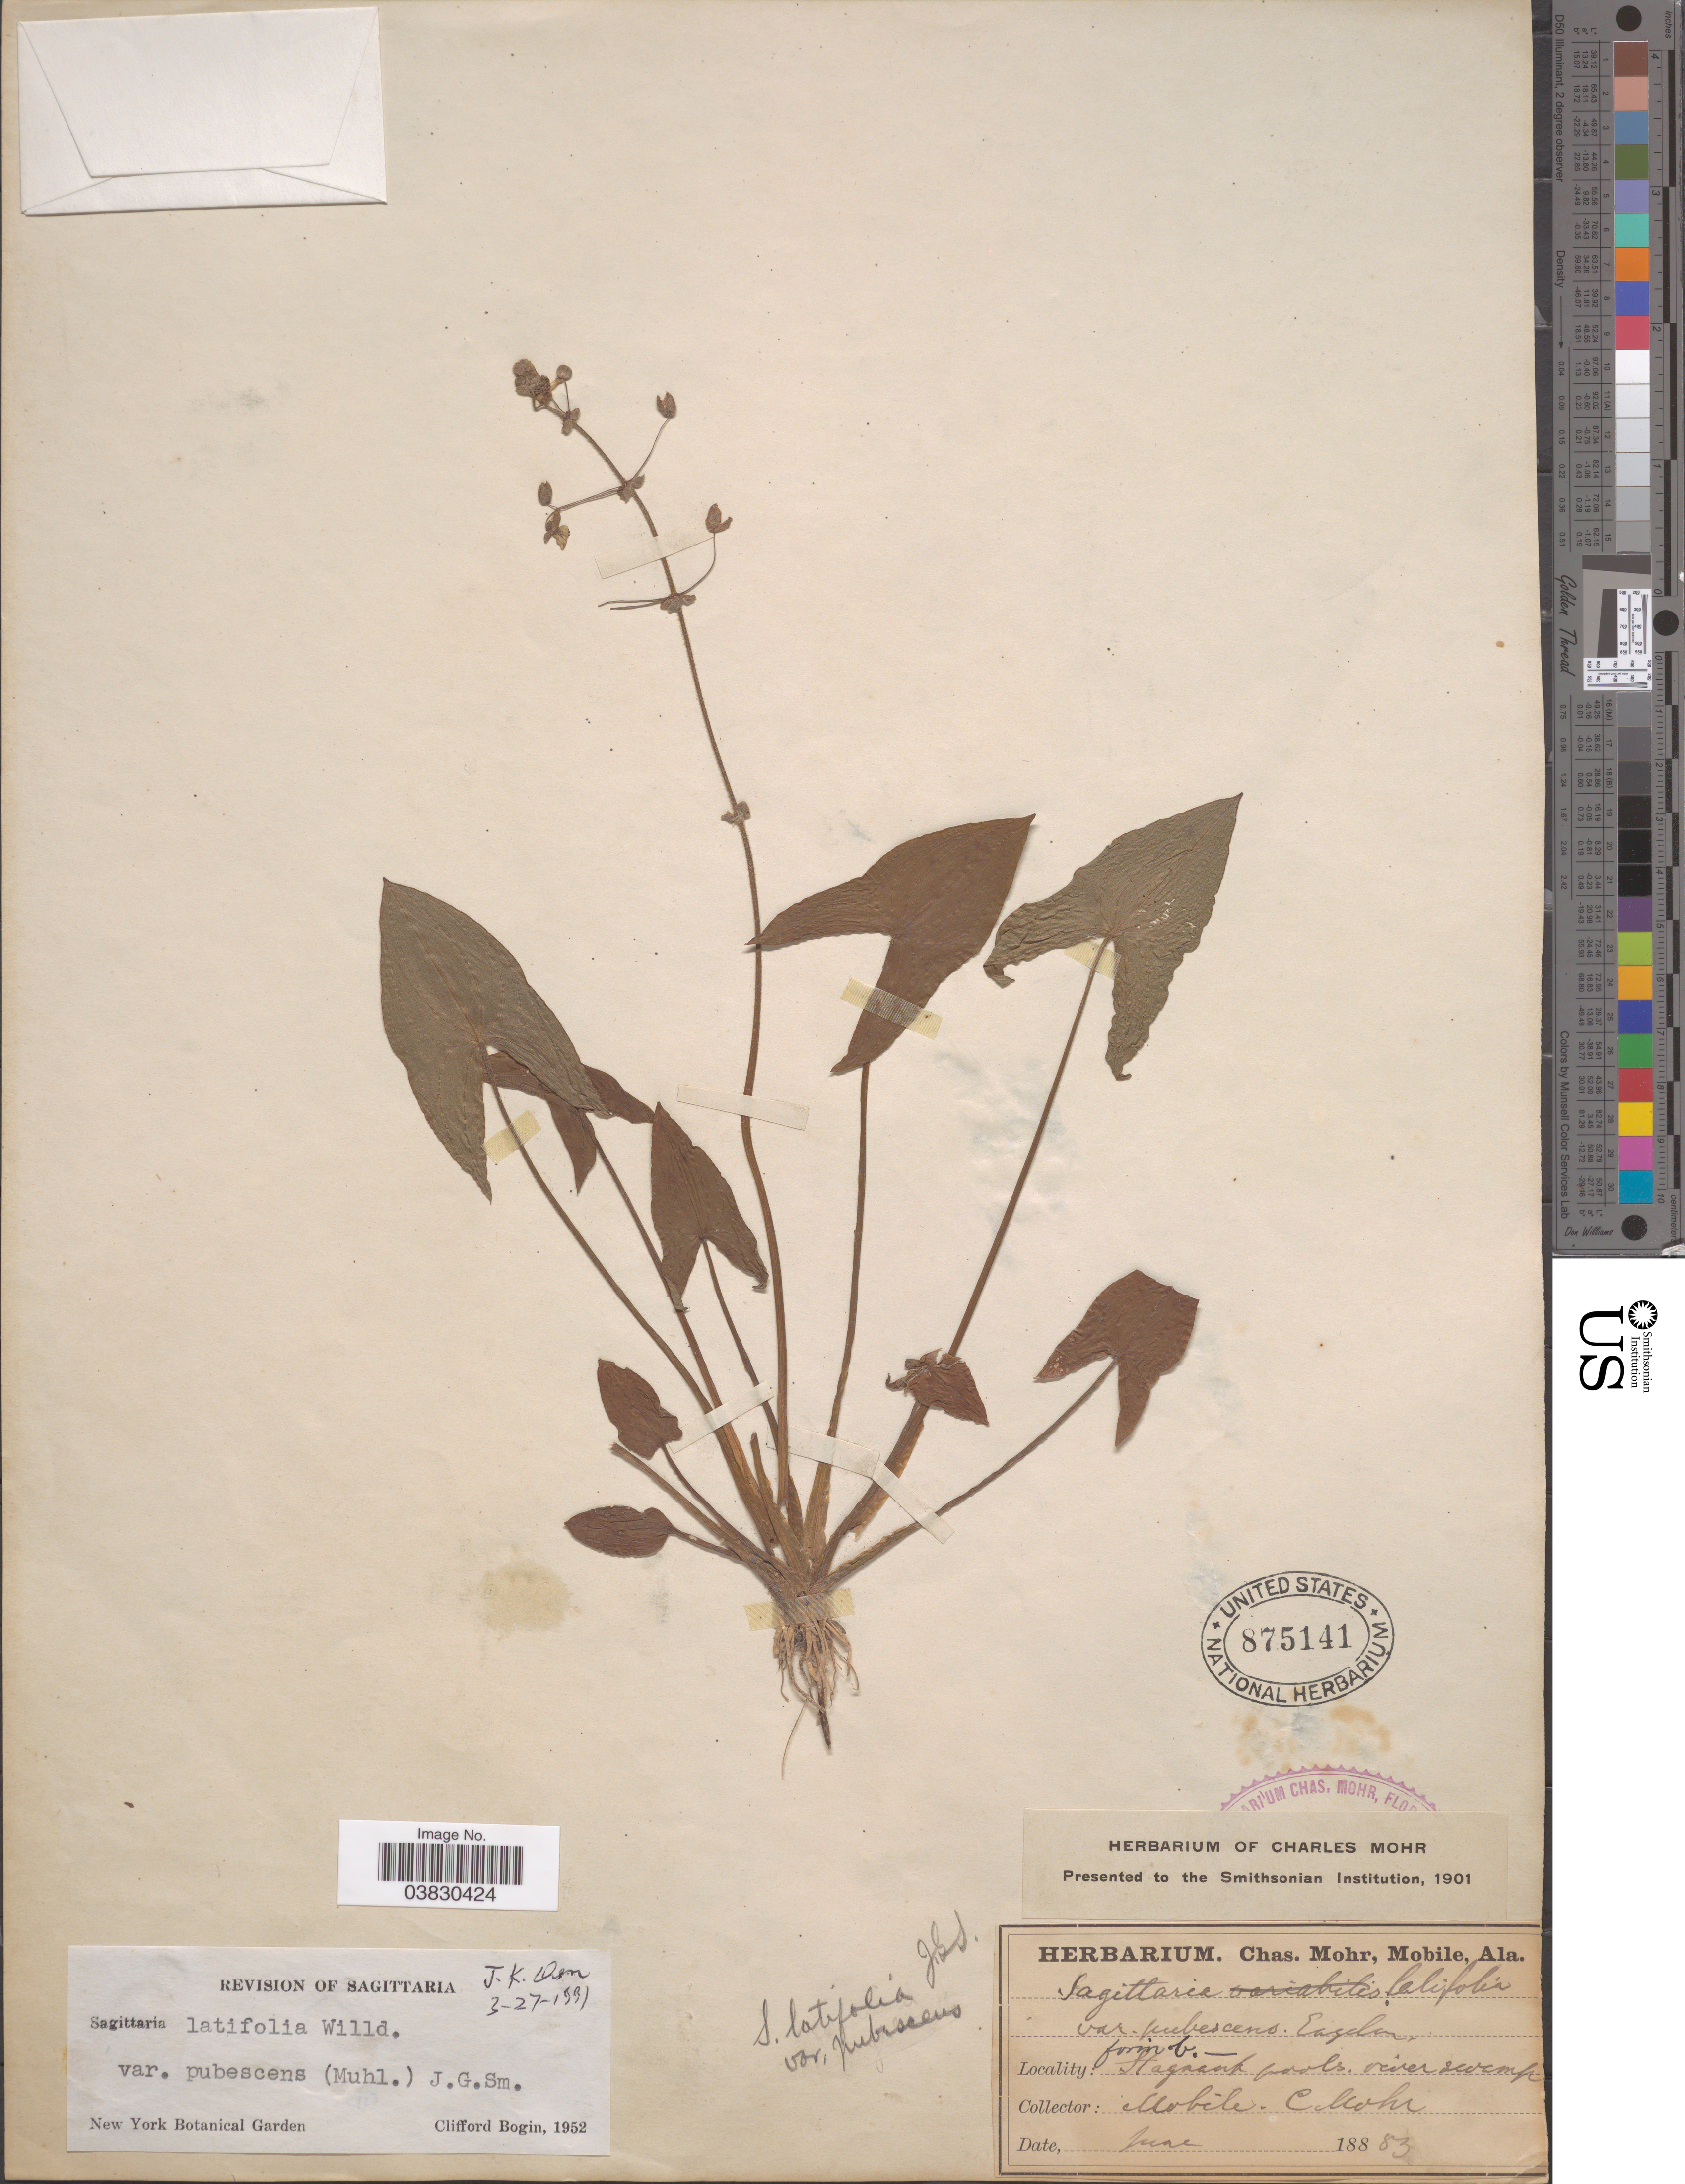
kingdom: Plantae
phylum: Tracheophyta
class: Liliopsida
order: Alismatales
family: Alismataceae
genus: Sagittaria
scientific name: Sagittaria latifolia var. pubescens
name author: (Muhl.) J.G. Sm.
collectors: C. T. Mohr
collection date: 1883-06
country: United States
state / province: Alabama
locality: Mobile.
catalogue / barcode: US 875141